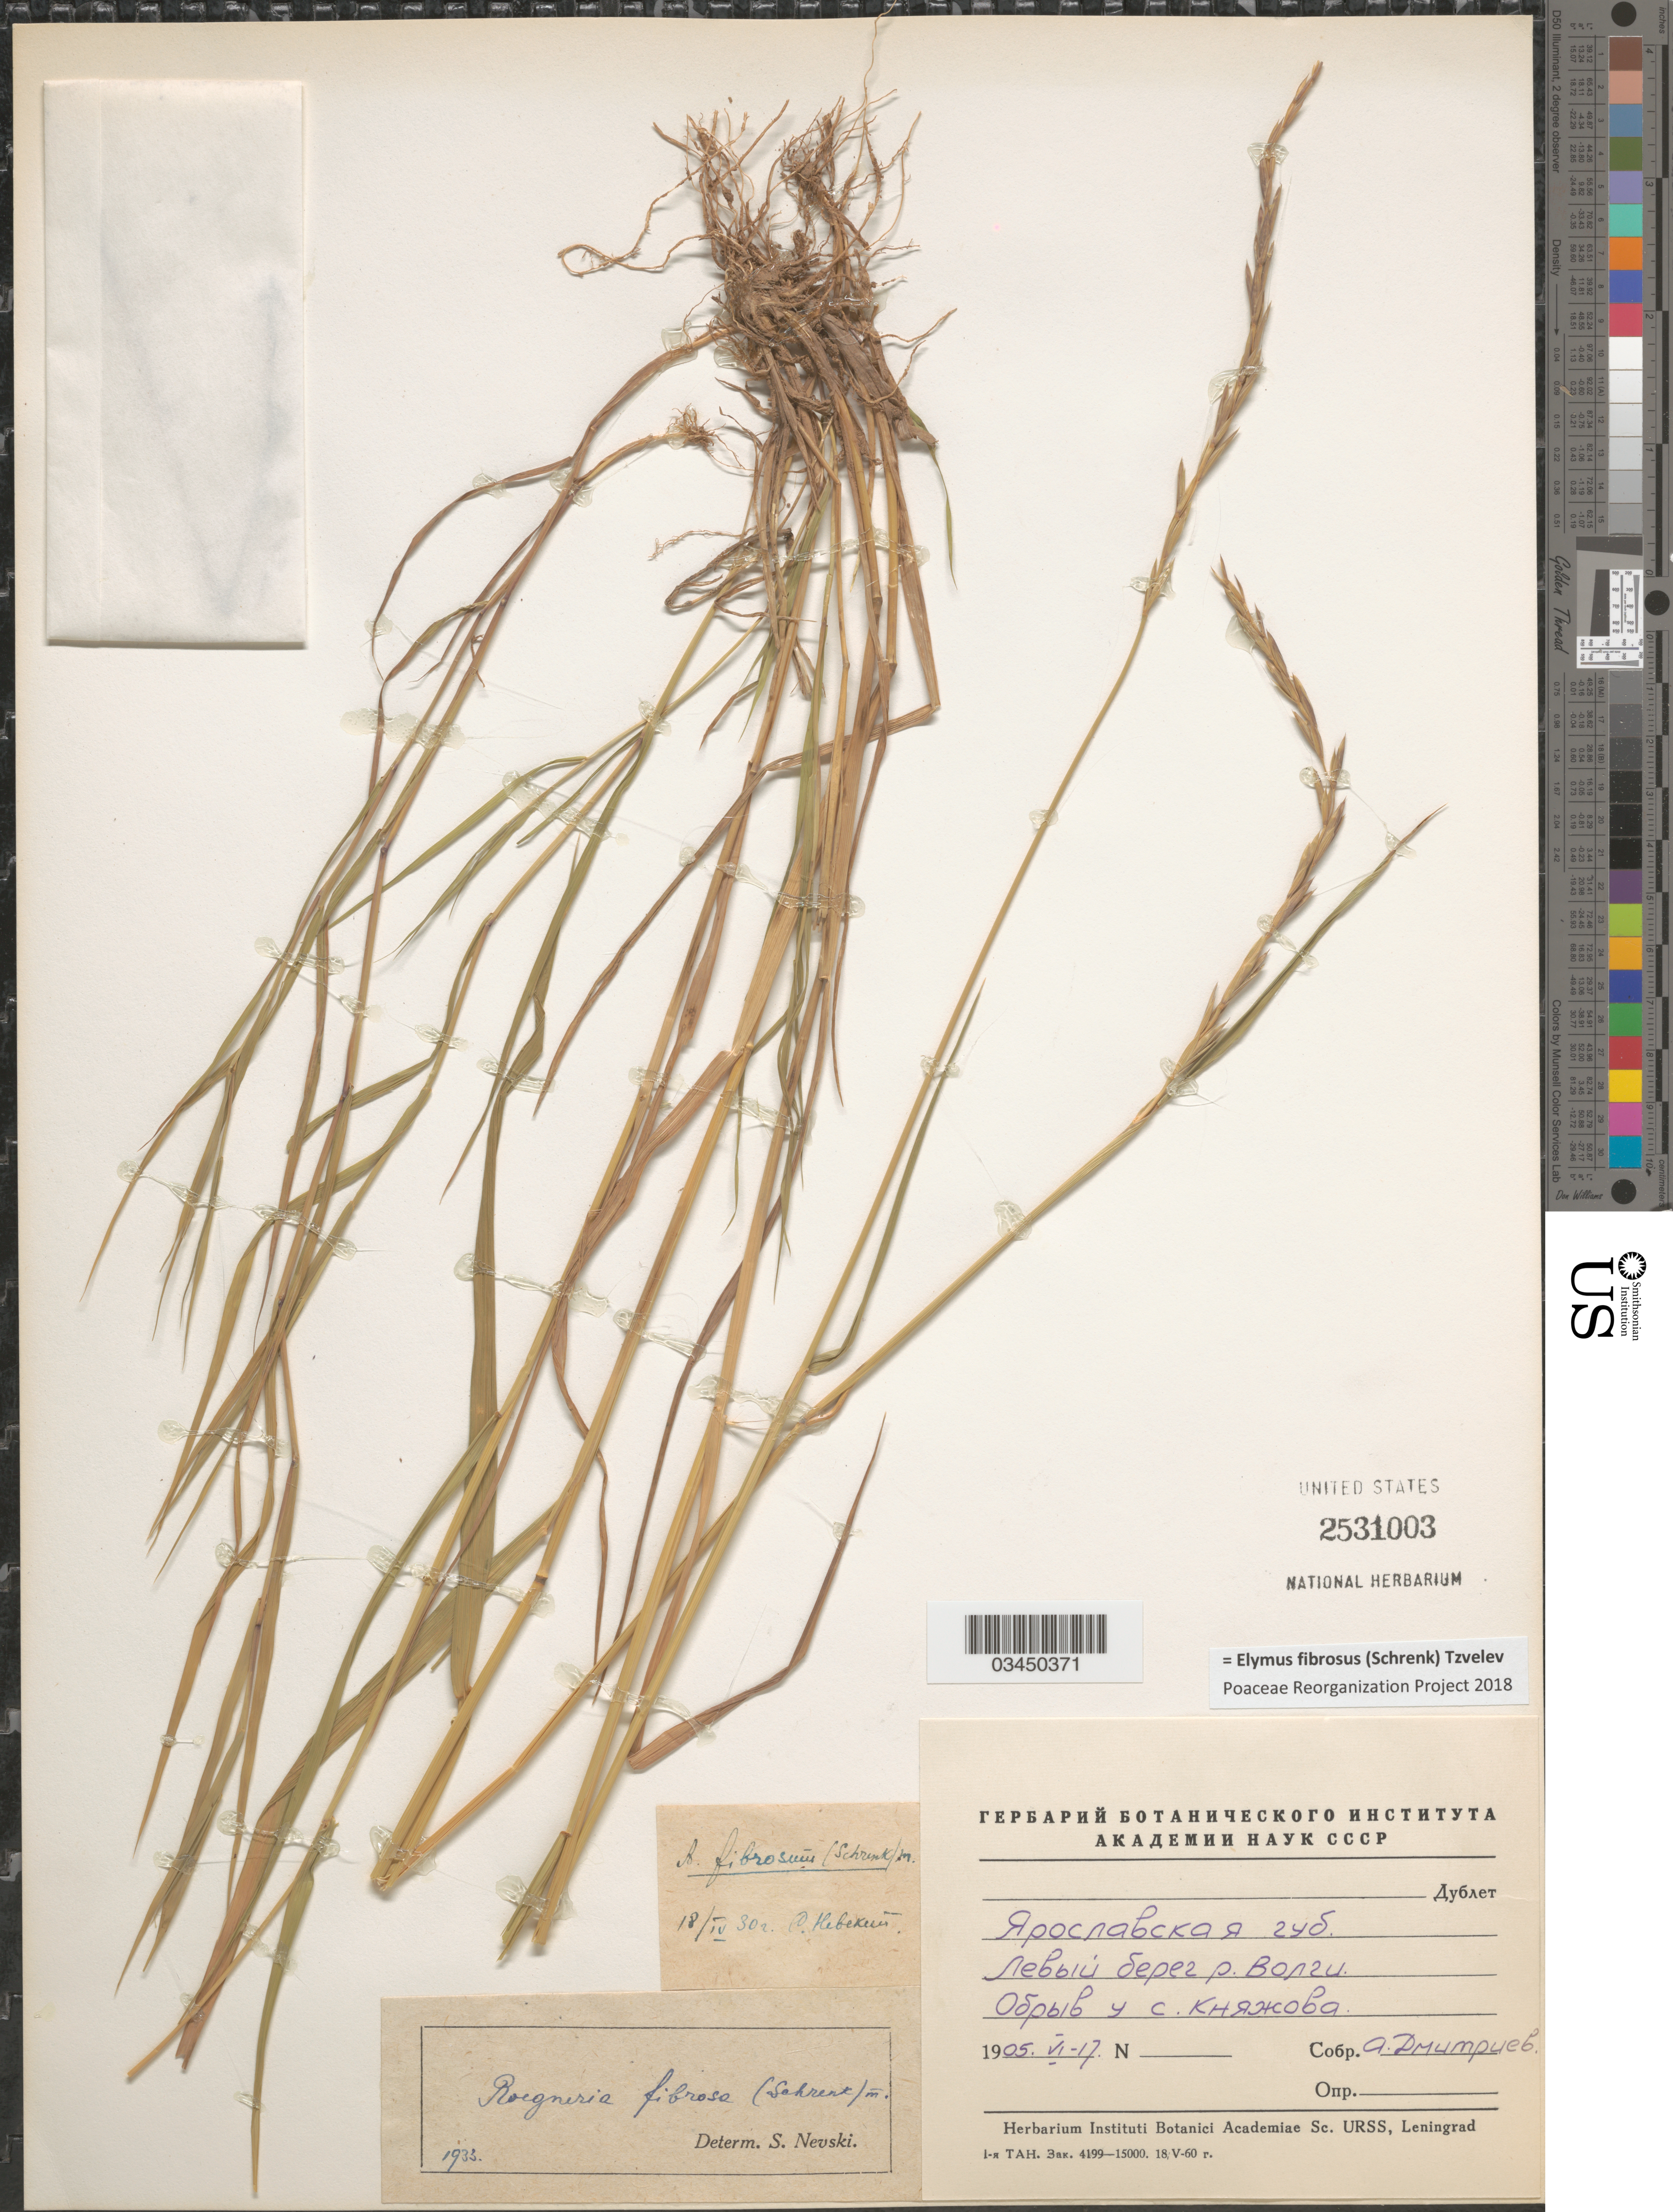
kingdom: Plantae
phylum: Tracheophyta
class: Liliopsida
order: Poales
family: Poaceae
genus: Elymus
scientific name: Elymus fibrosus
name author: (Schrenk) Tzvelev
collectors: A. Dmitriev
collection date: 1905-06-17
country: Russian Federation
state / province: Yaroslavl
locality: Left shore of river Volga, near village Knyazhovo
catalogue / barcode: US 2531003